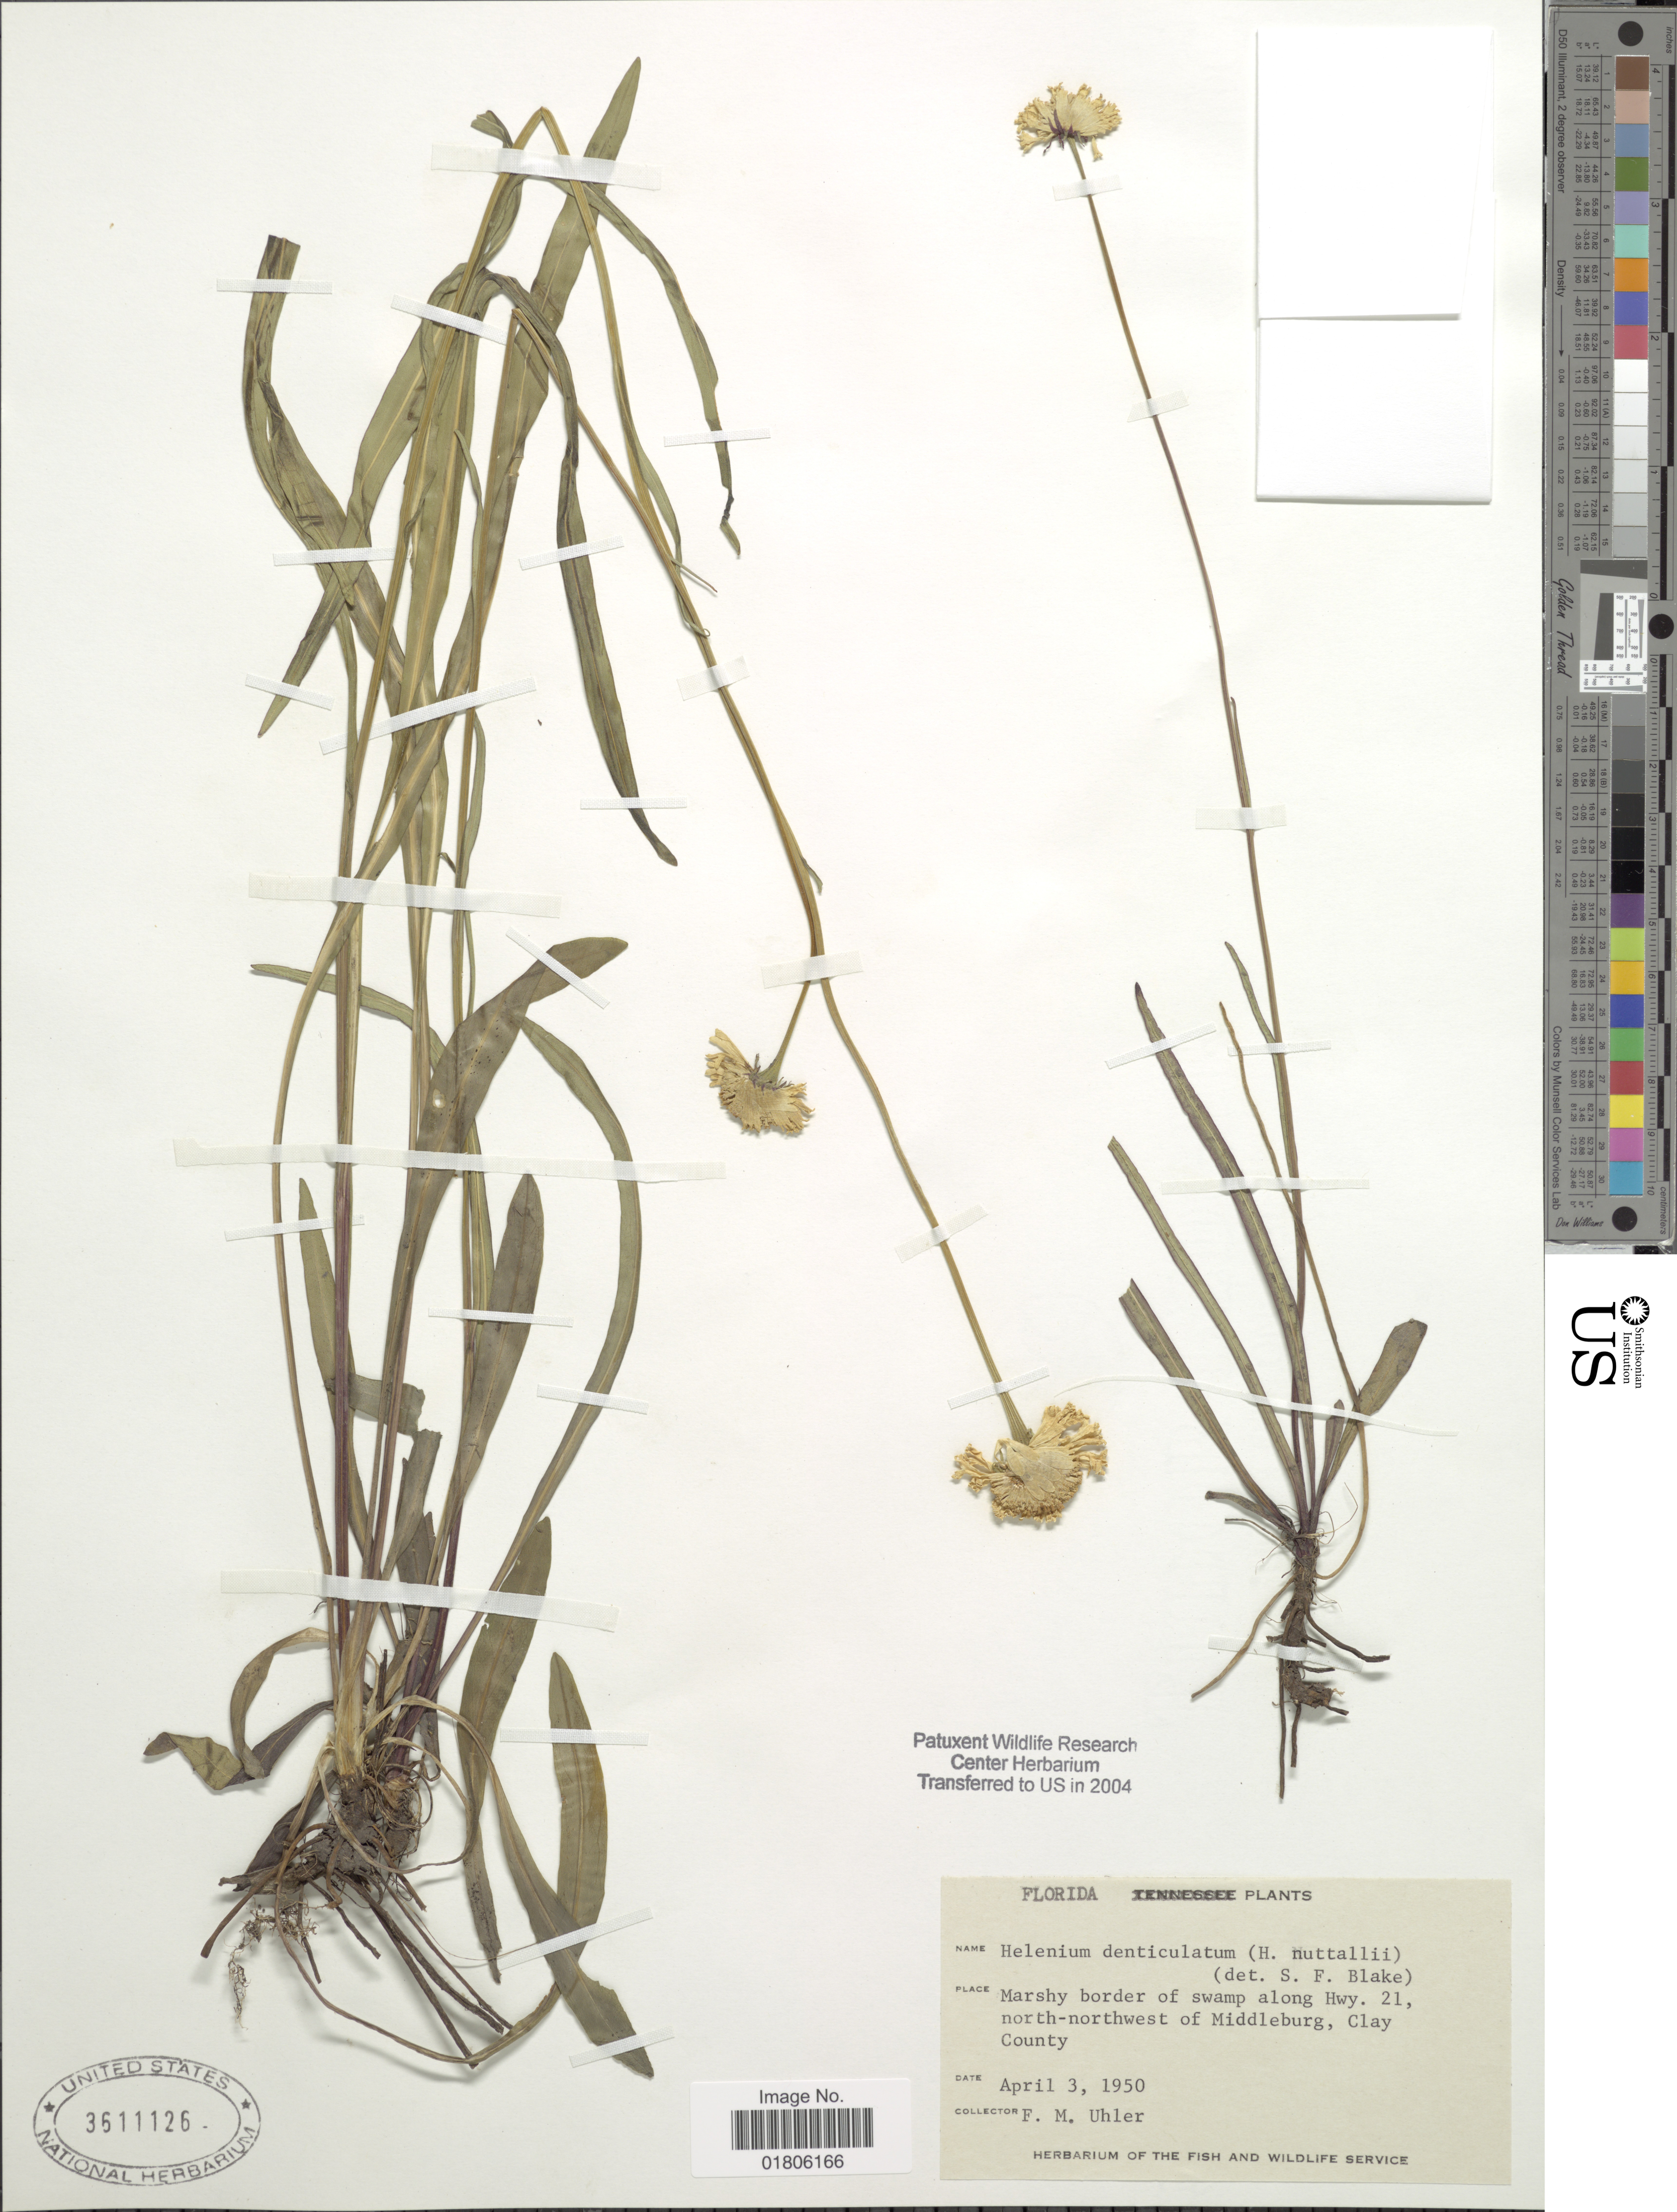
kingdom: Plantae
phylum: Tracheophyta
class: Magnoliopsida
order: Asterales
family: Asteraceae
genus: Helenium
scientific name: Helenium denticulatum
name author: (Nutt.) Moldenke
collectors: F. M. Uhler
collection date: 1950-04-03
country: United States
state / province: Florida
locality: Marshy border of swamp along Hwy. 21, north-northwest of Middleburg, Clay County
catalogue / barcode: US 3611126